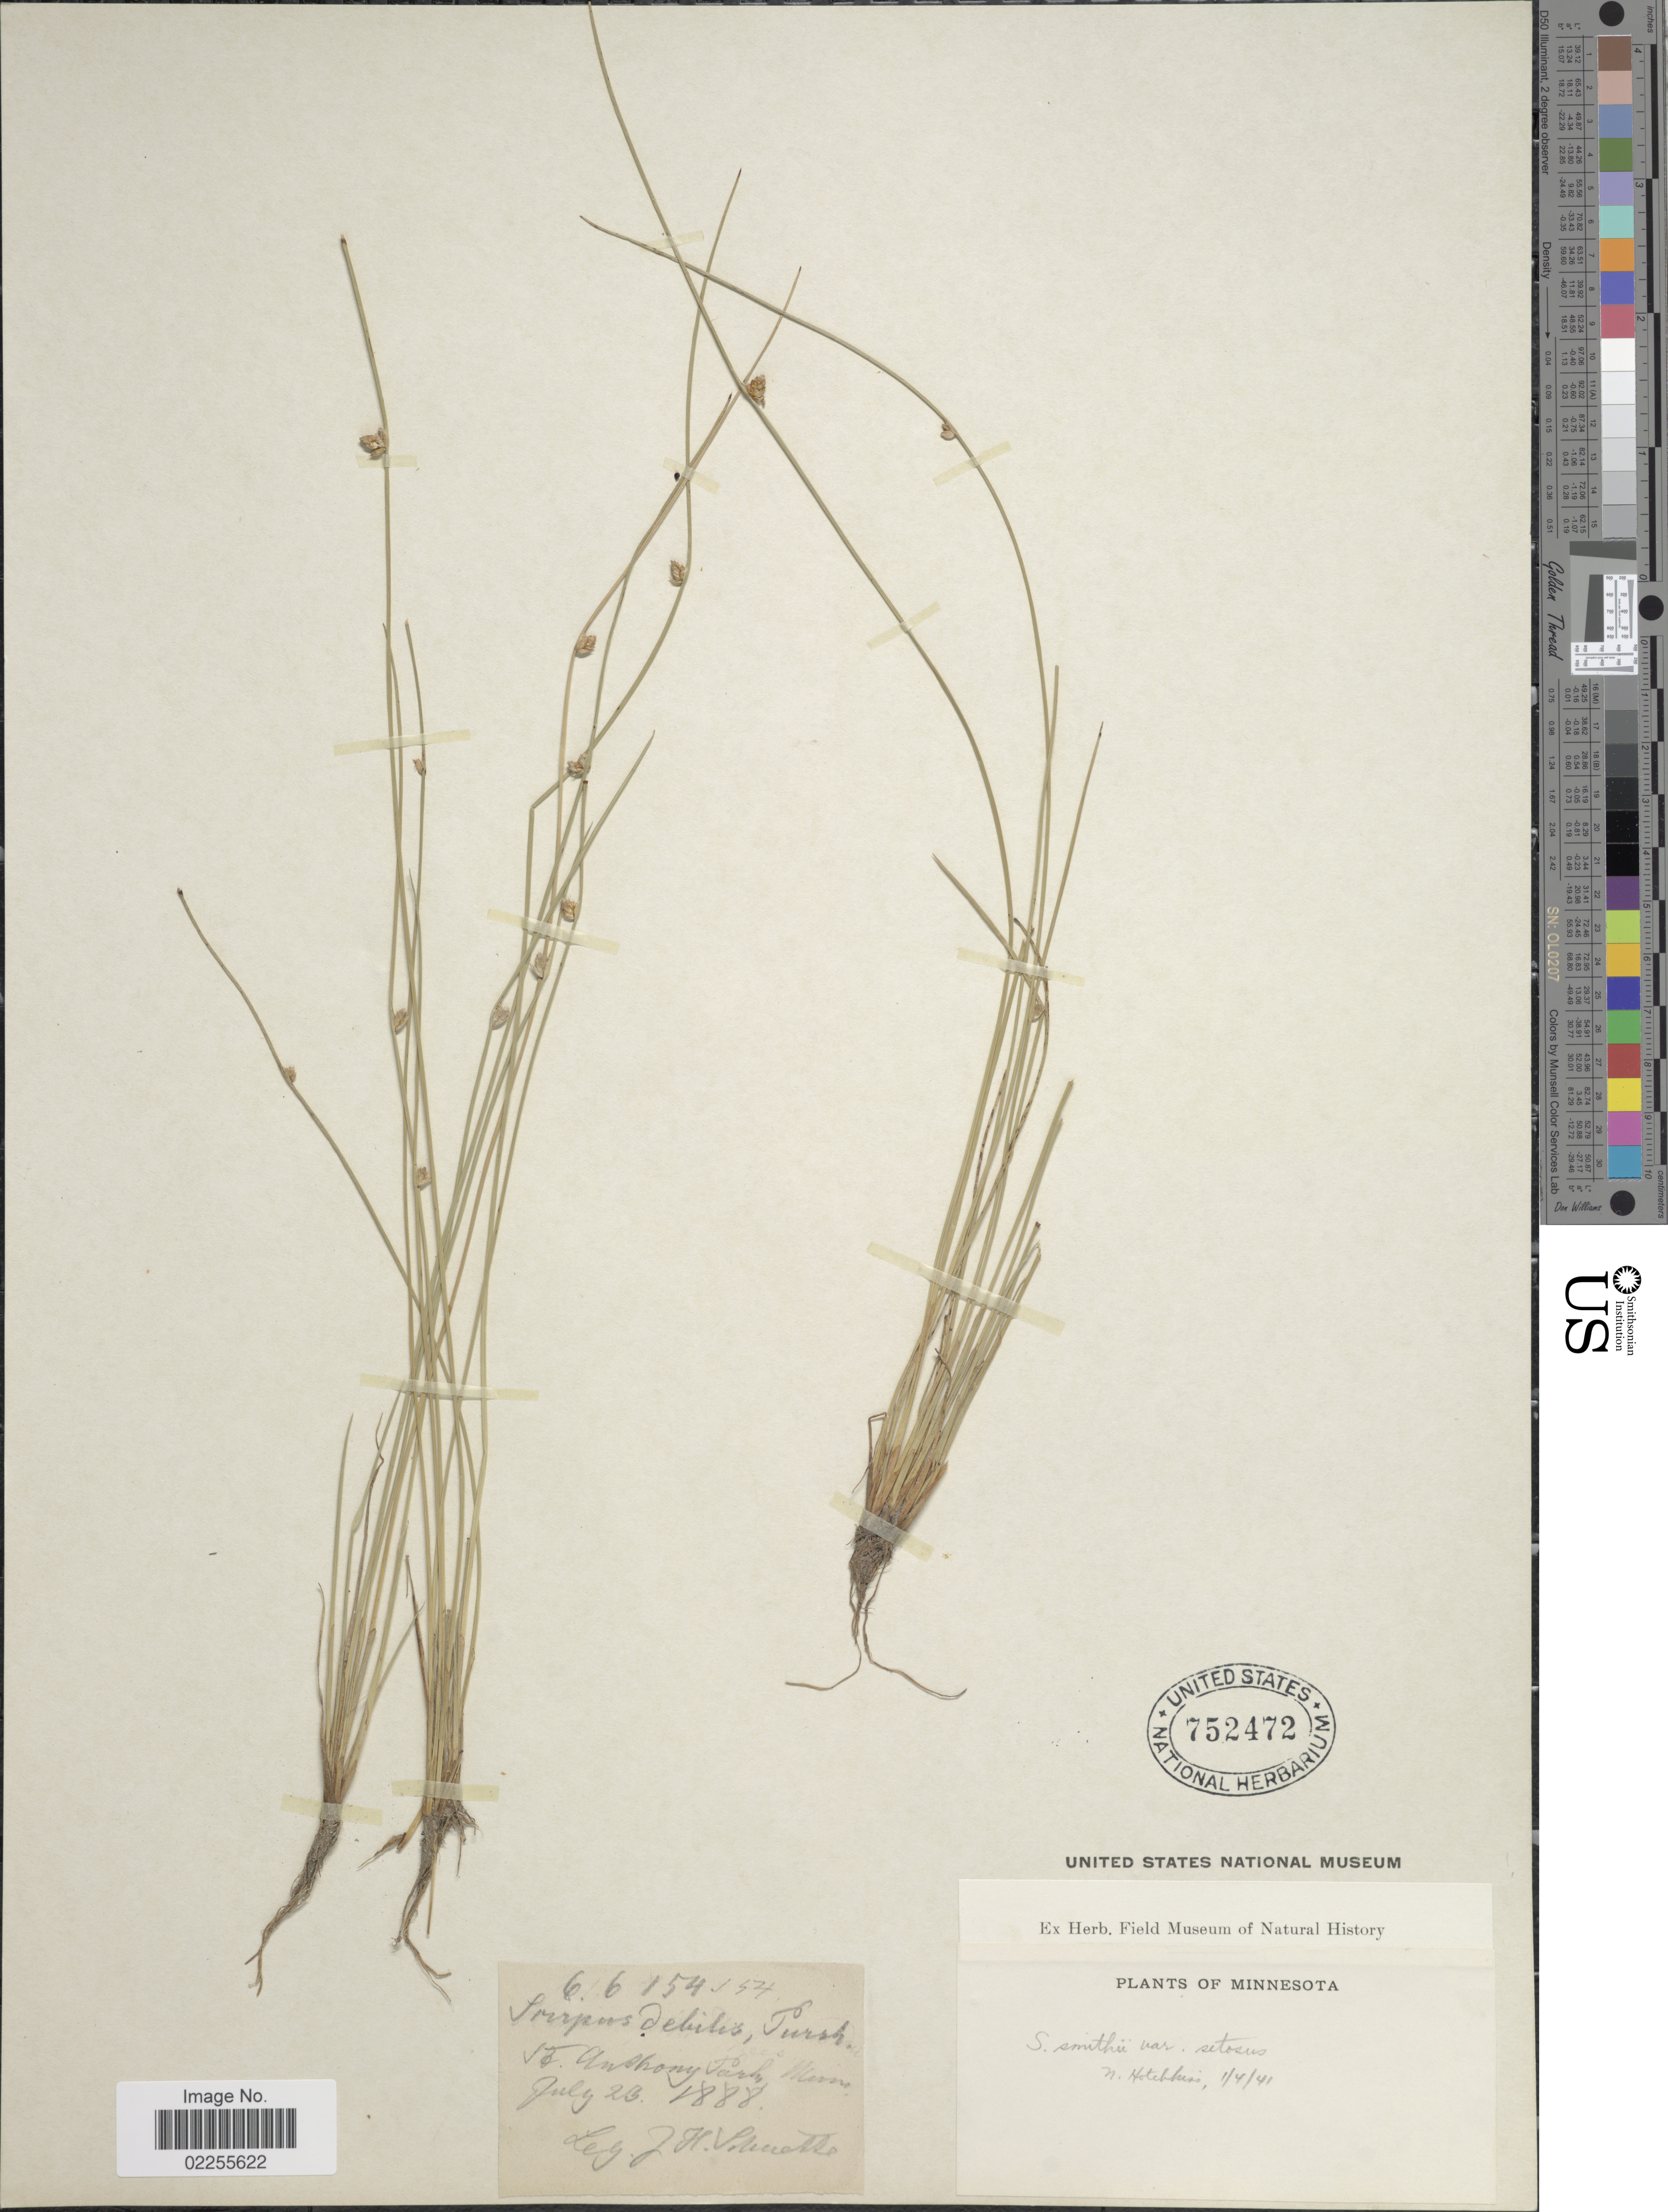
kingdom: Plantae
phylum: Tracheophyta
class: Liliopsida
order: Poales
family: Cyperaceae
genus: Schoenoplectus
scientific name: Schoenoplectus smithii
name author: (A. Gray) Soják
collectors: J. H. Schuette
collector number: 6.6154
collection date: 1888-07-23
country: United States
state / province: Minnesota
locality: St. Anthony Park.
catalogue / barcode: US 752472